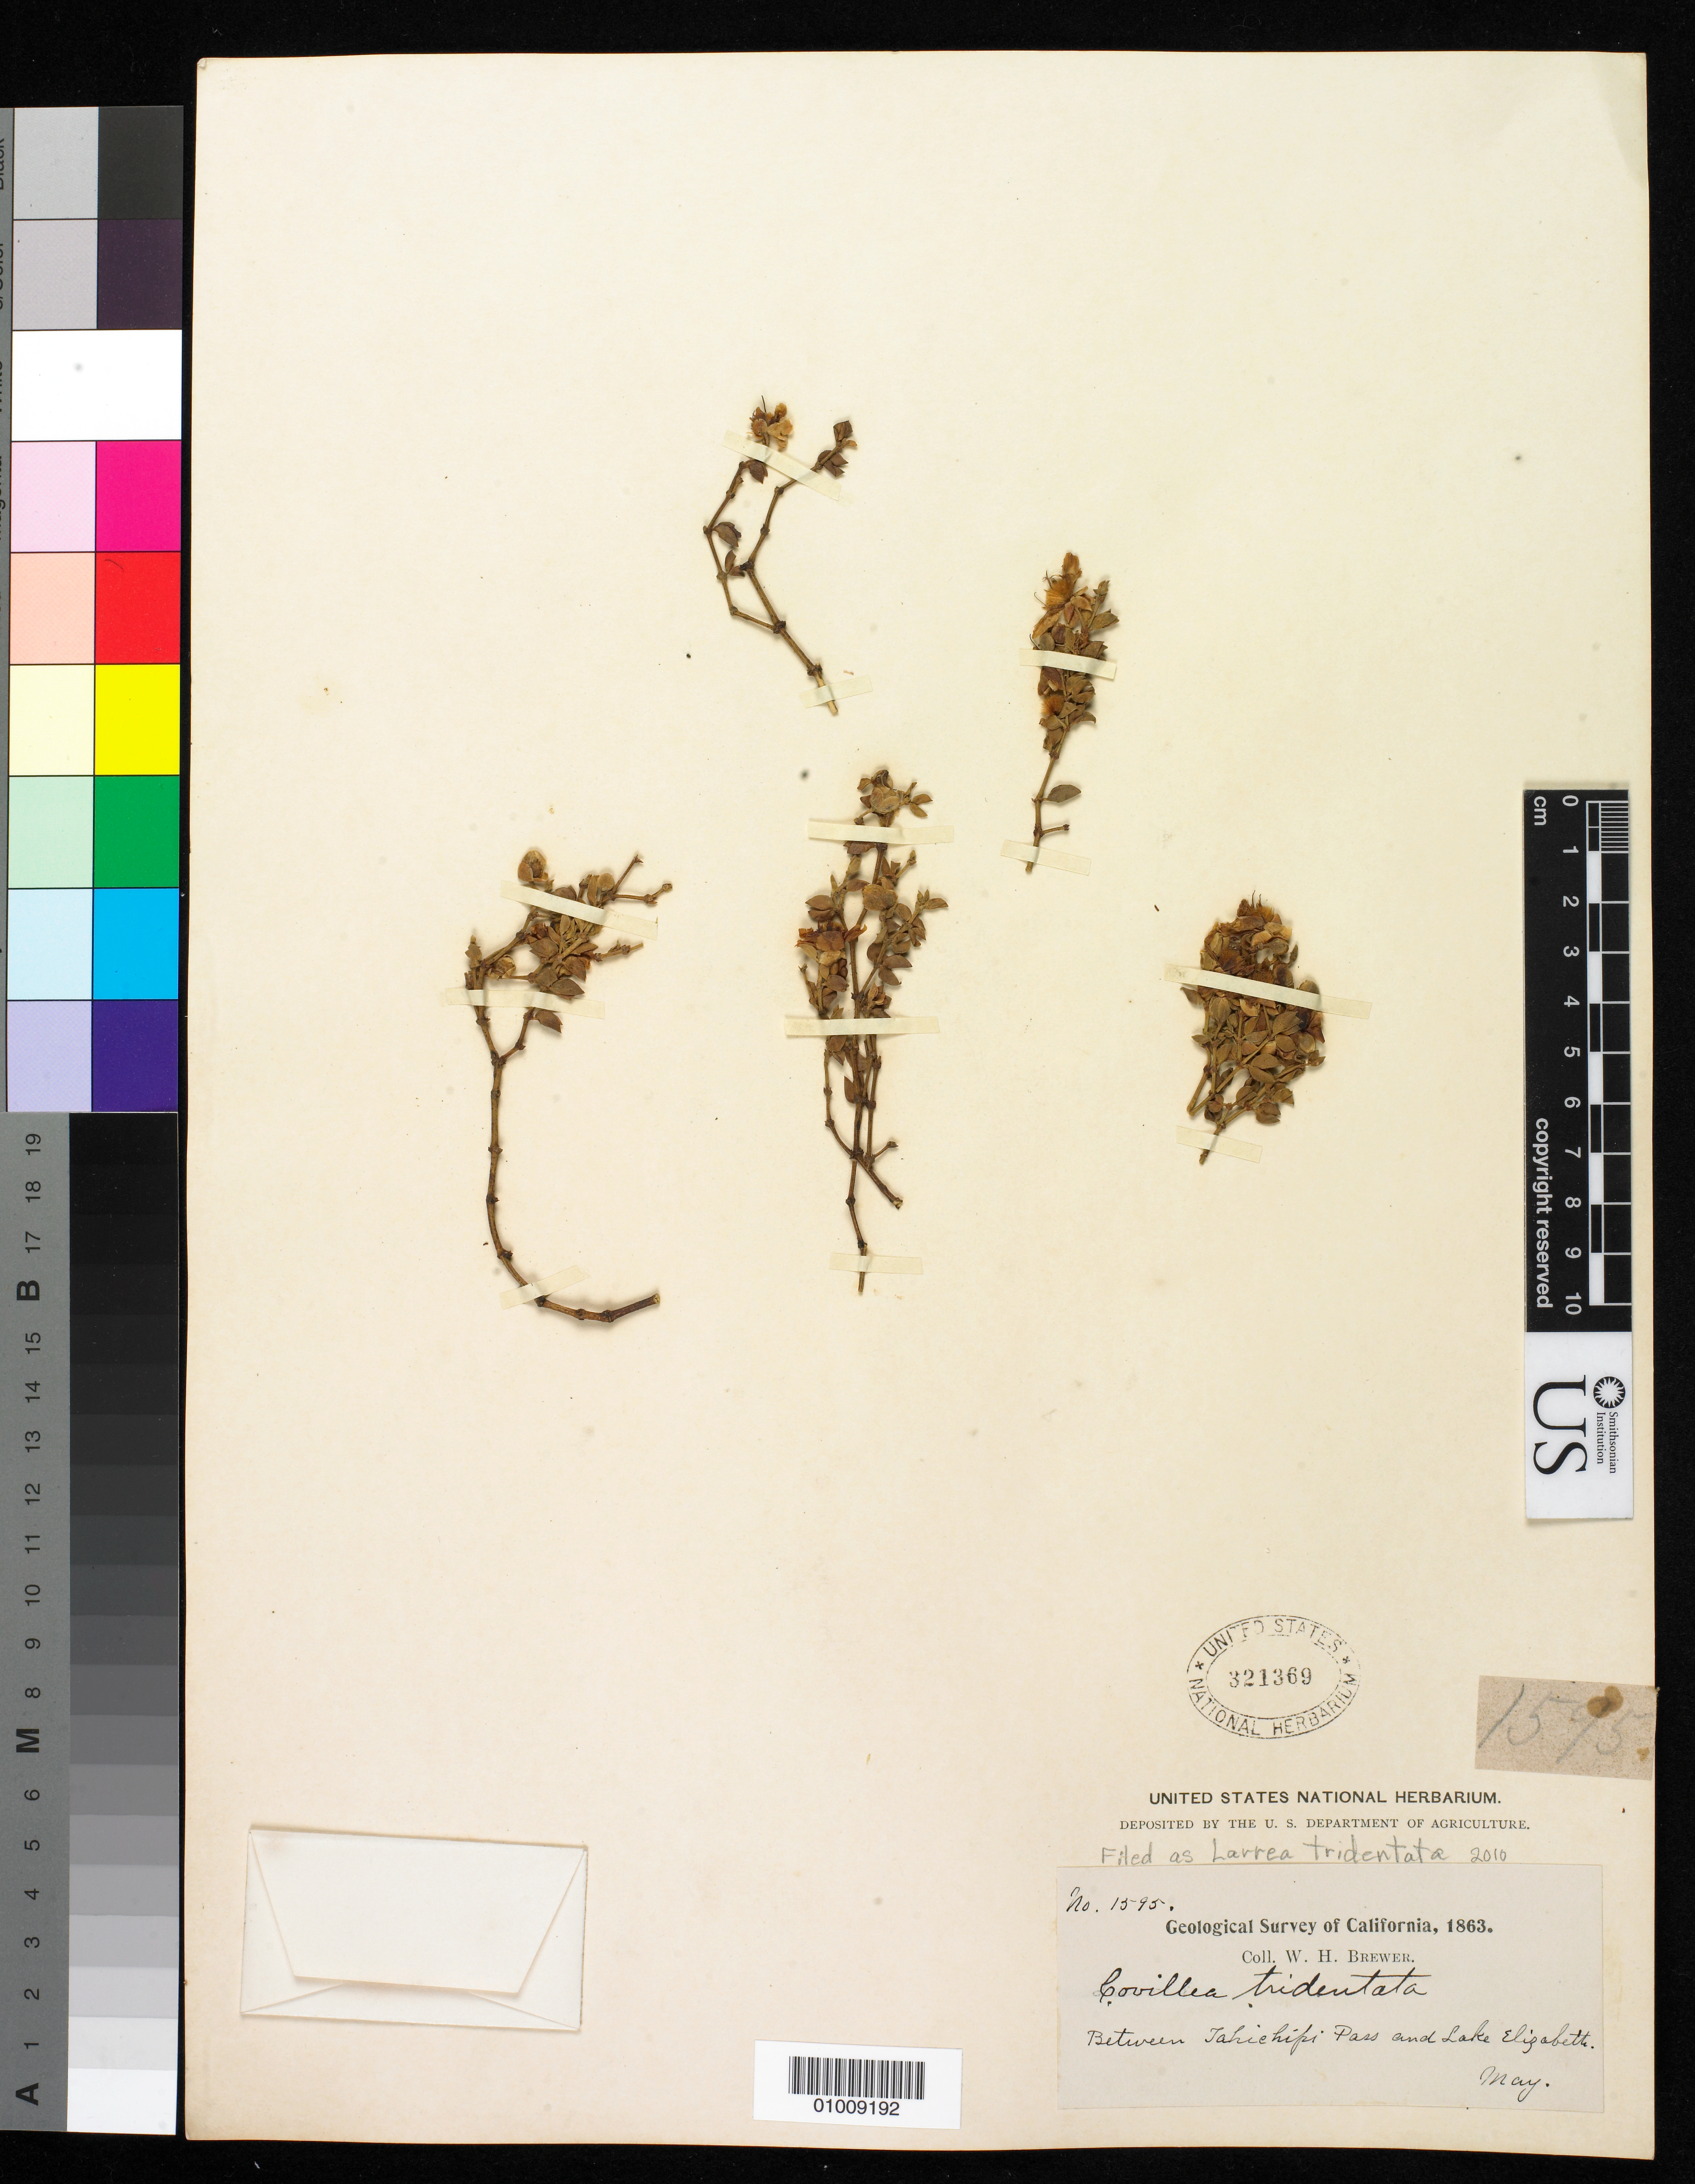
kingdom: Plantae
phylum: Tracheophyta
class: Magnoliopsida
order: Zygophyllales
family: Zygophyllaceae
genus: Larrea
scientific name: Larrea tridentata var. tridentata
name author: (Sessé & Moc. ex DC.) Coville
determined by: Strong, M. T., (US), Smithsonian Institution - National Museum of Natural History (UNITED STATES)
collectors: W. H. Brewer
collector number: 1595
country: United States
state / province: California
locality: Between Tahichipi Pass and Lake Elizabeth.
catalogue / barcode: US 321369